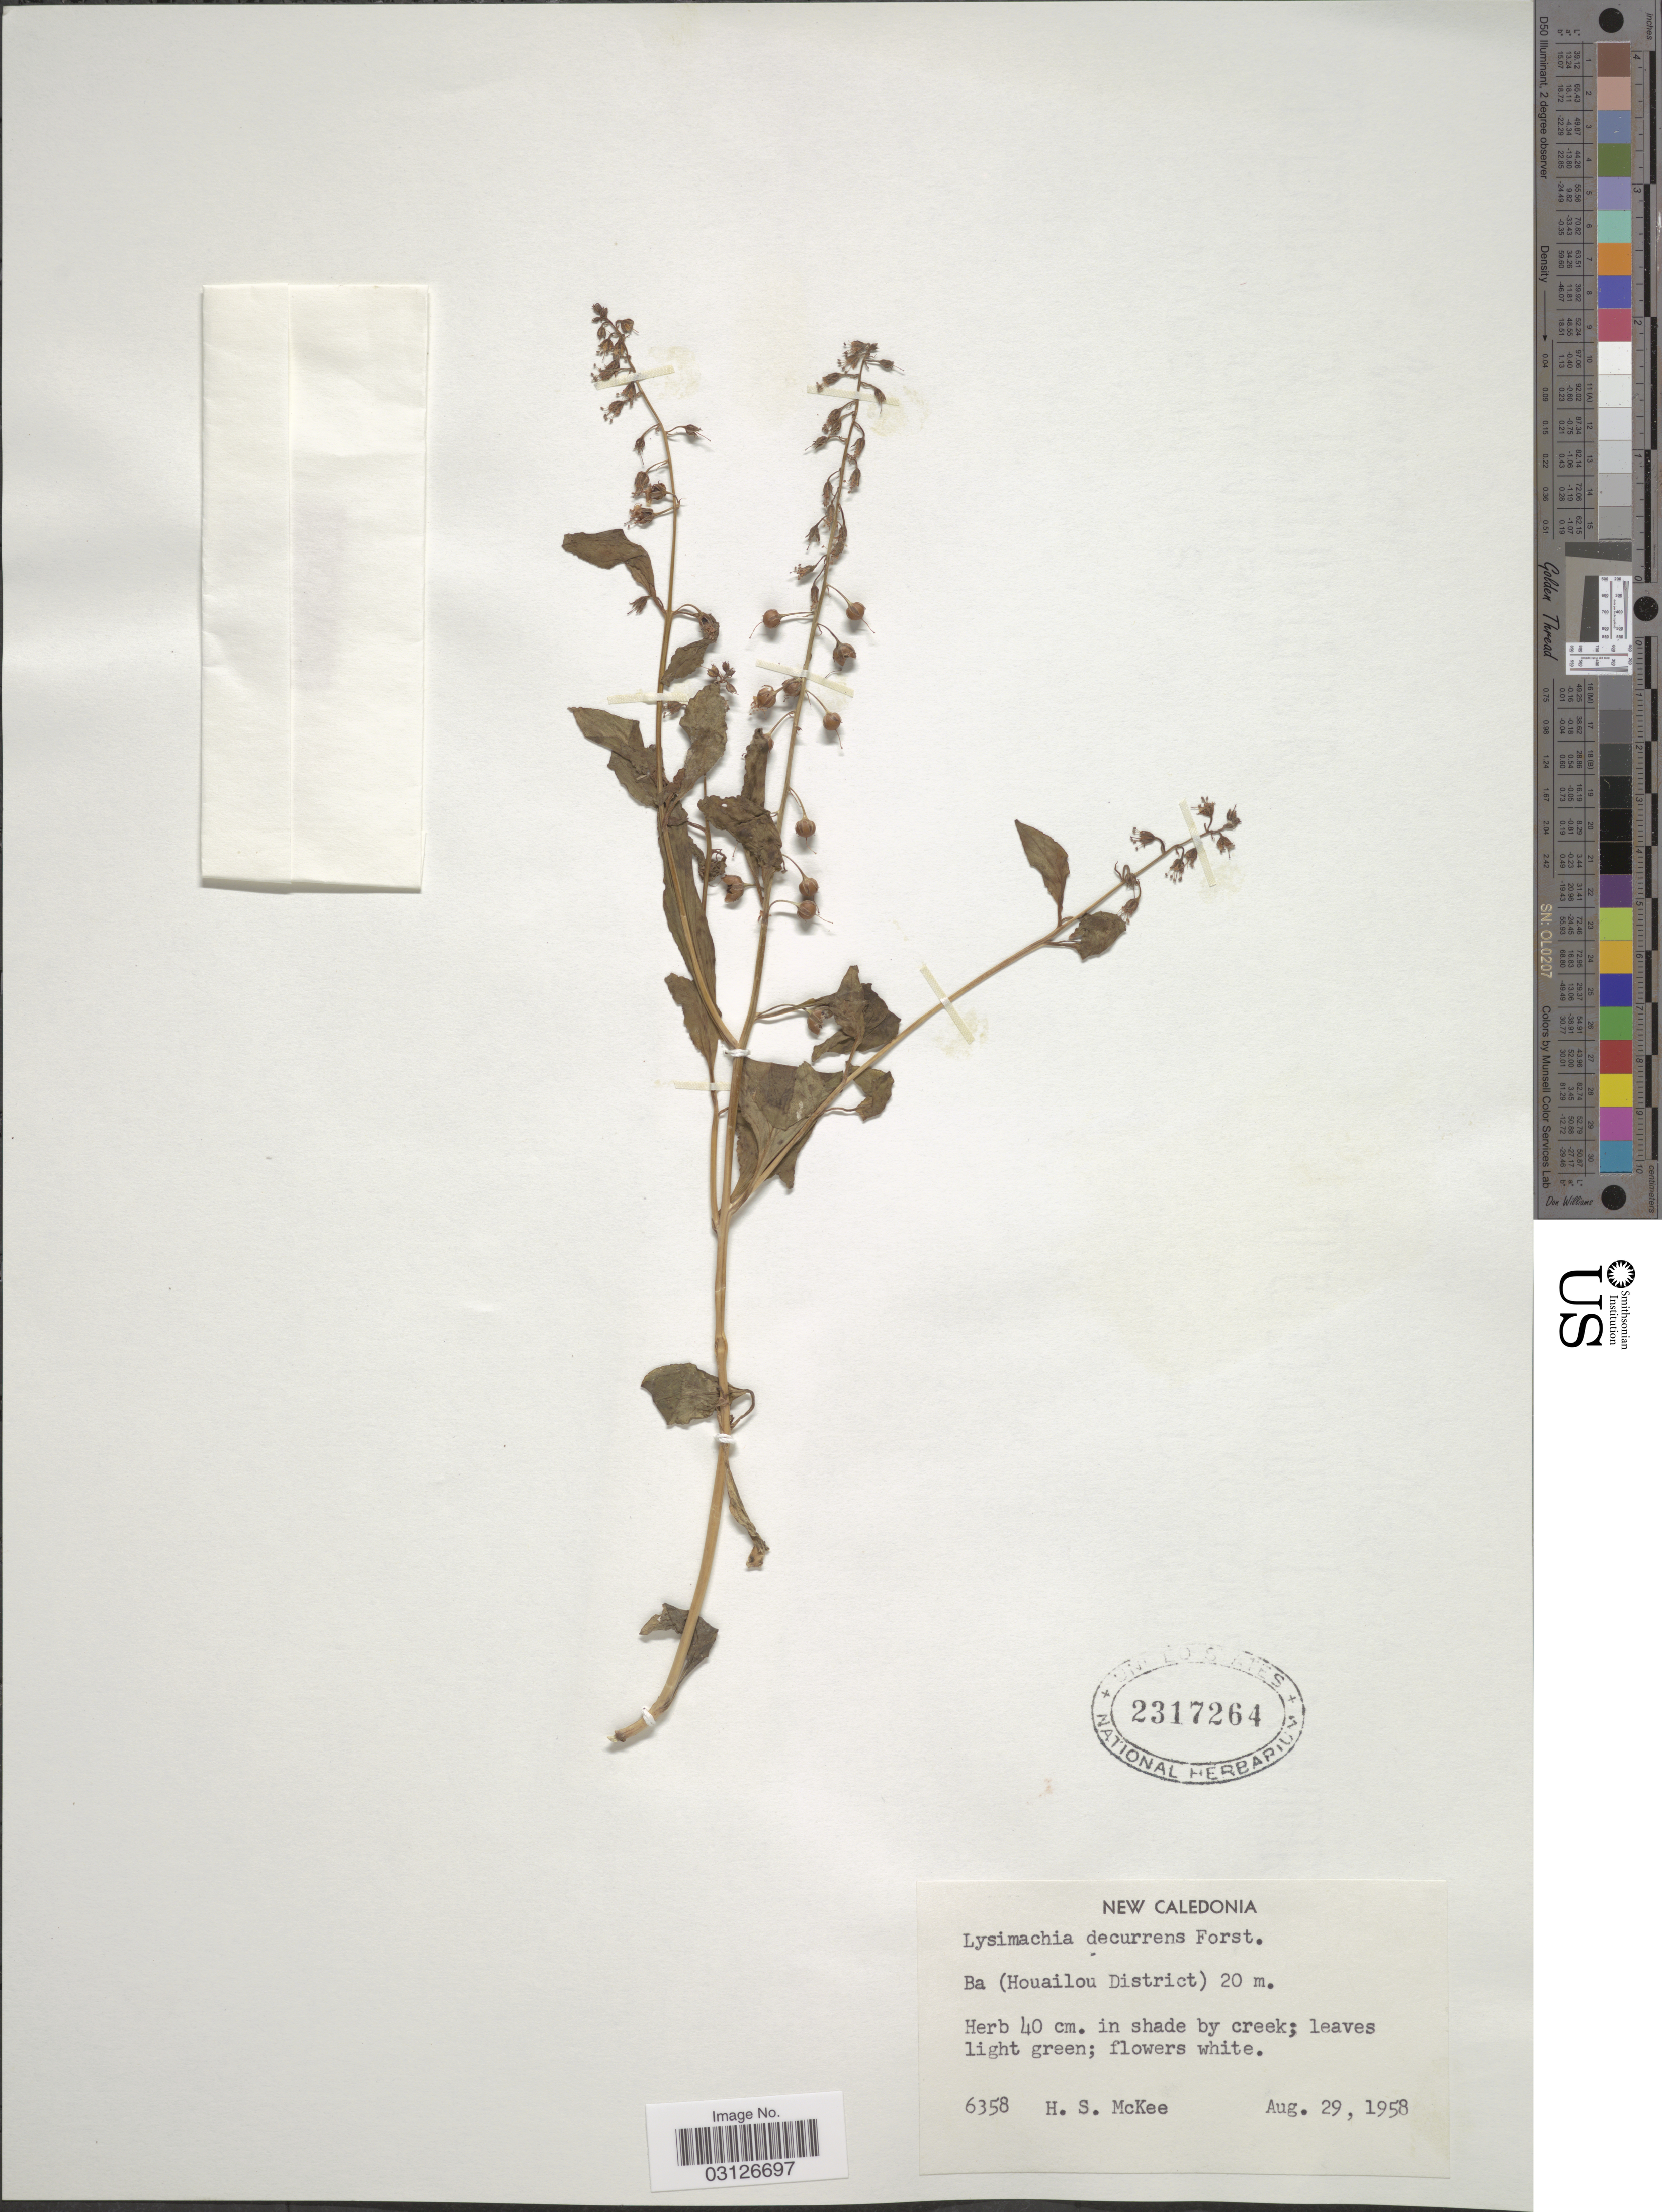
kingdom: Plantae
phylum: Tracheophyta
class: Magnoliopsida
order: Ericales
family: Primulaceae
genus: Lysimachia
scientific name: Lysimachia decurrens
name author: G. Forst.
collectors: H. S. McKee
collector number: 6358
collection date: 1958-08-29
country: New Caledonia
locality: Ba (Houailou District).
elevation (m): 20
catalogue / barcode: US 2317264